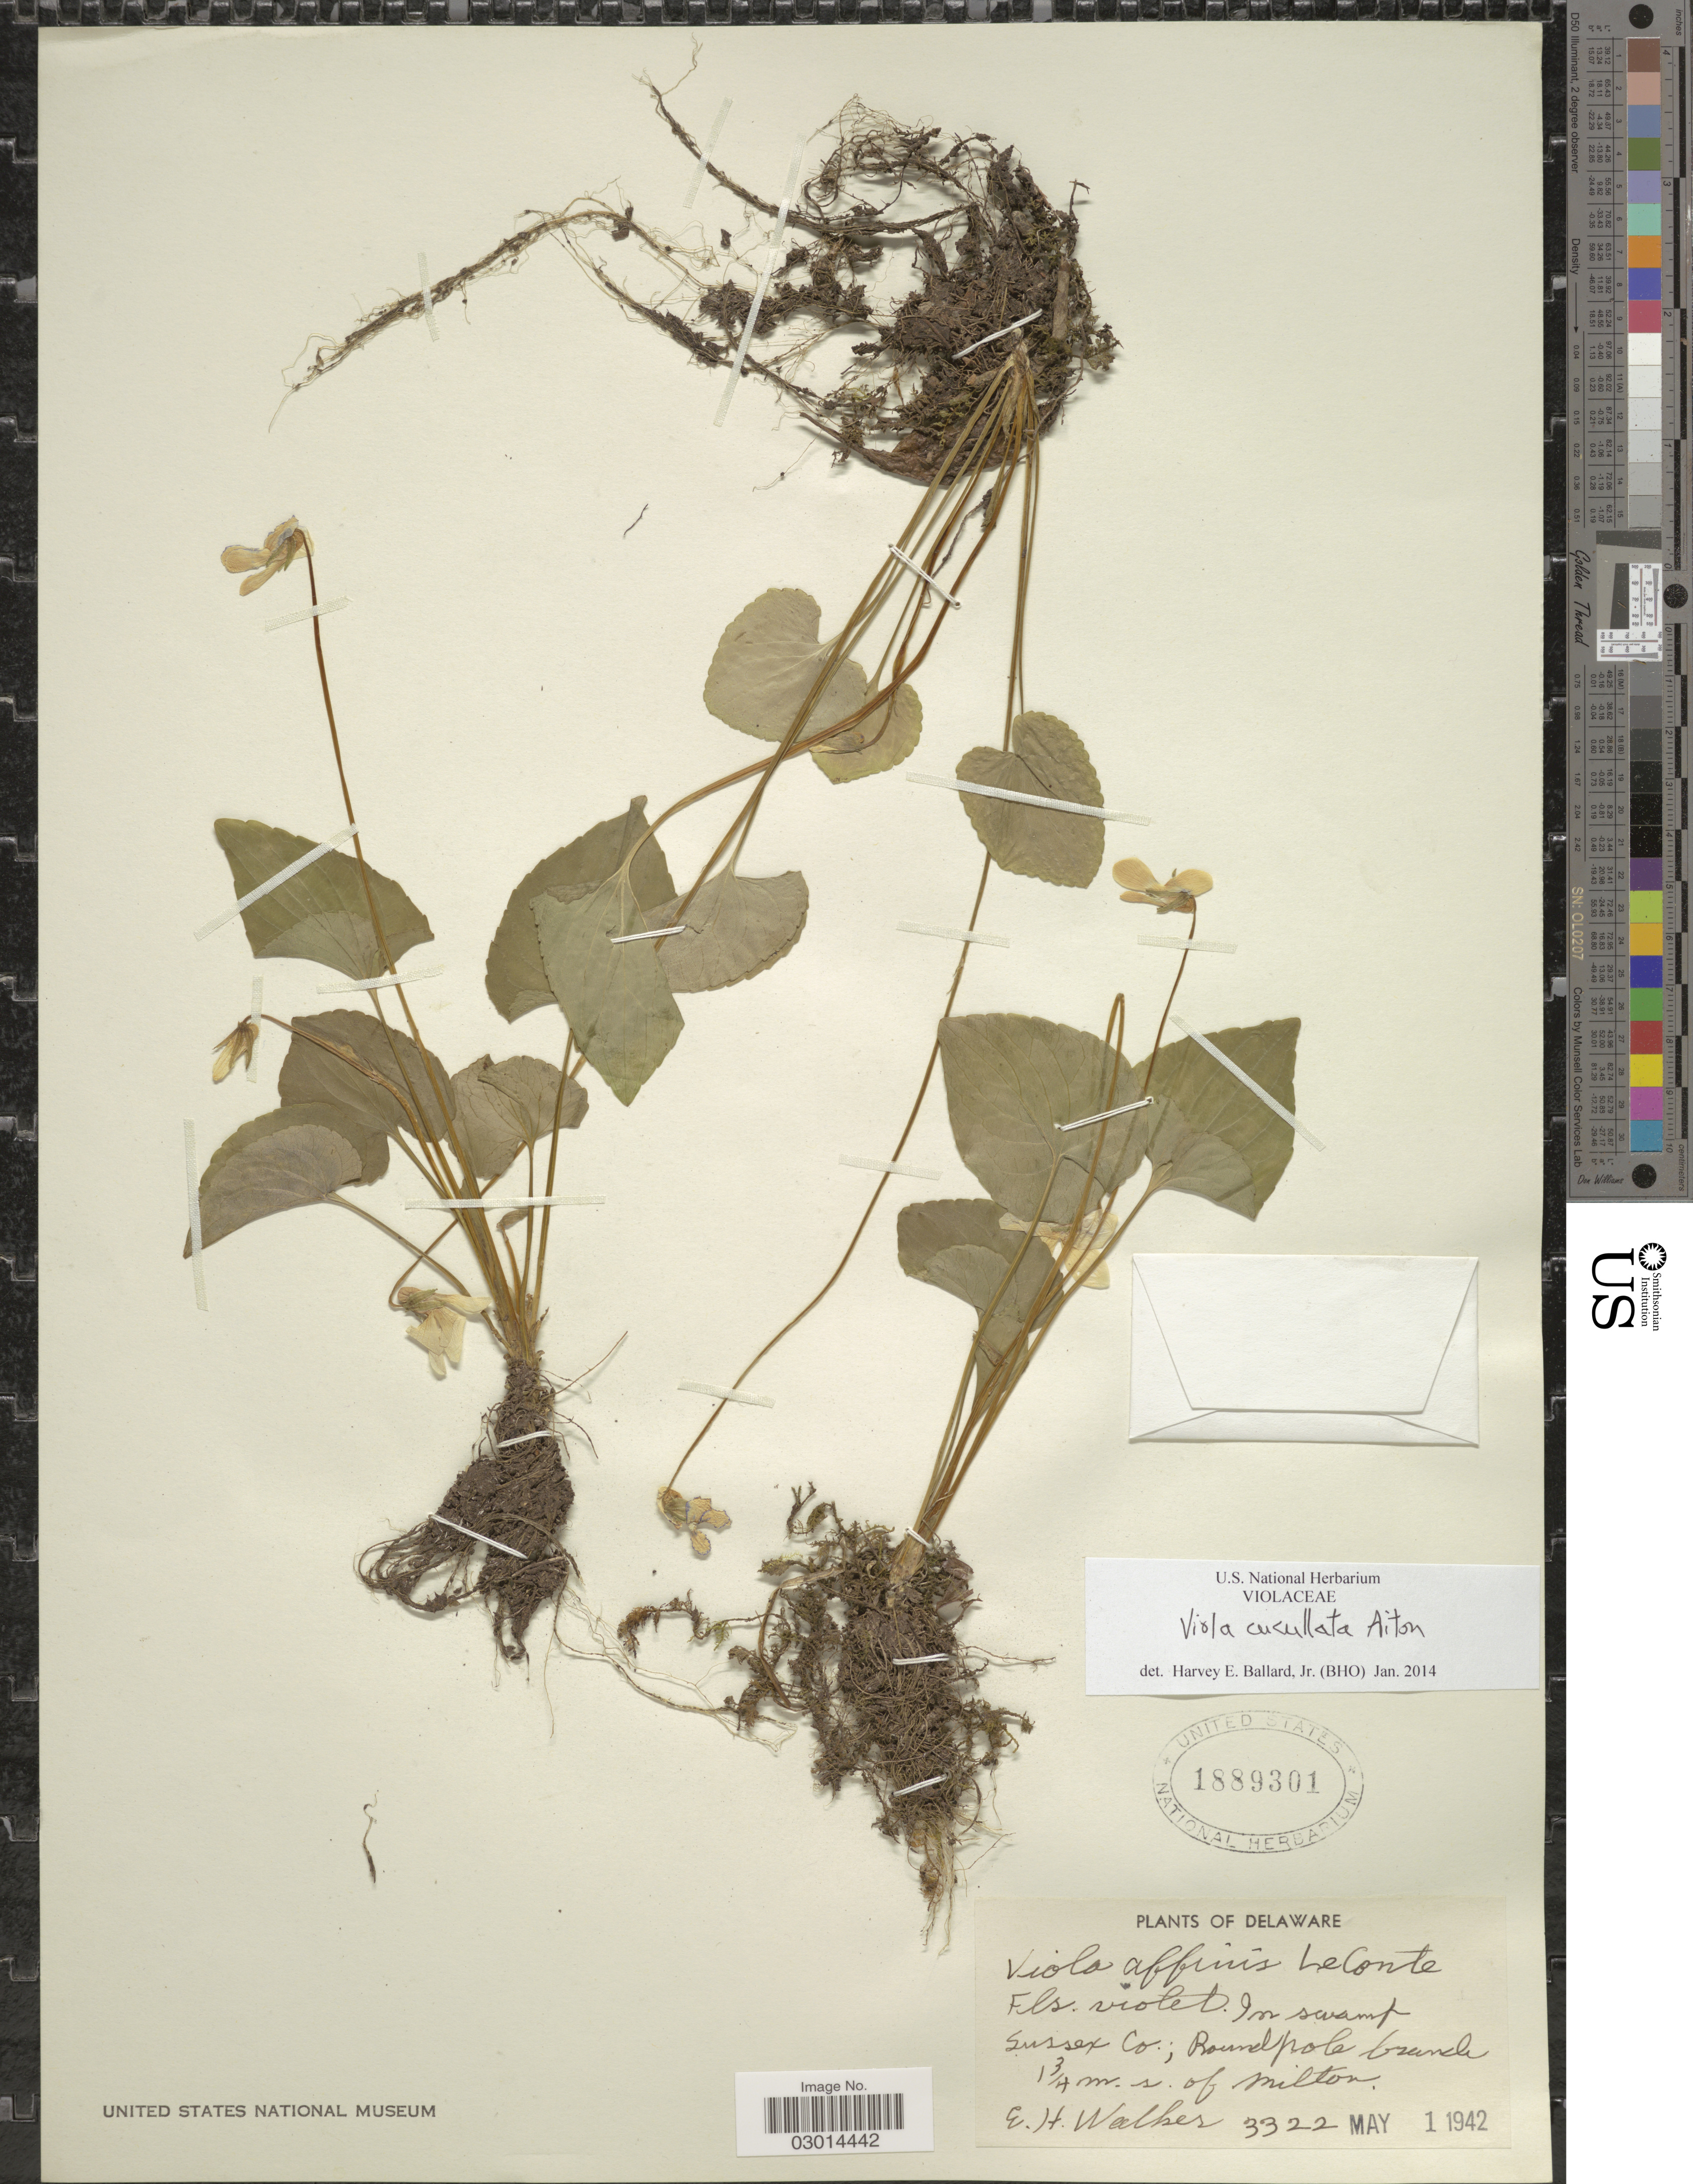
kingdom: Plantae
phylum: Tracheophyta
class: Magnoliopsida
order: Malpighiales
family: Violaceae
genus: Viola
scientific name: Viola cucullata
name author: Aiton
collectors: E. H. Walker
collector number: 3322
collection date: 1942-05-01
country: United States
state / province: Delaware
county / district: Sussex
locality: In swamp Sussex Co.; Round pole branch 1 3/4 m. s. of Milton.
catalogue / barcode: US 1889301